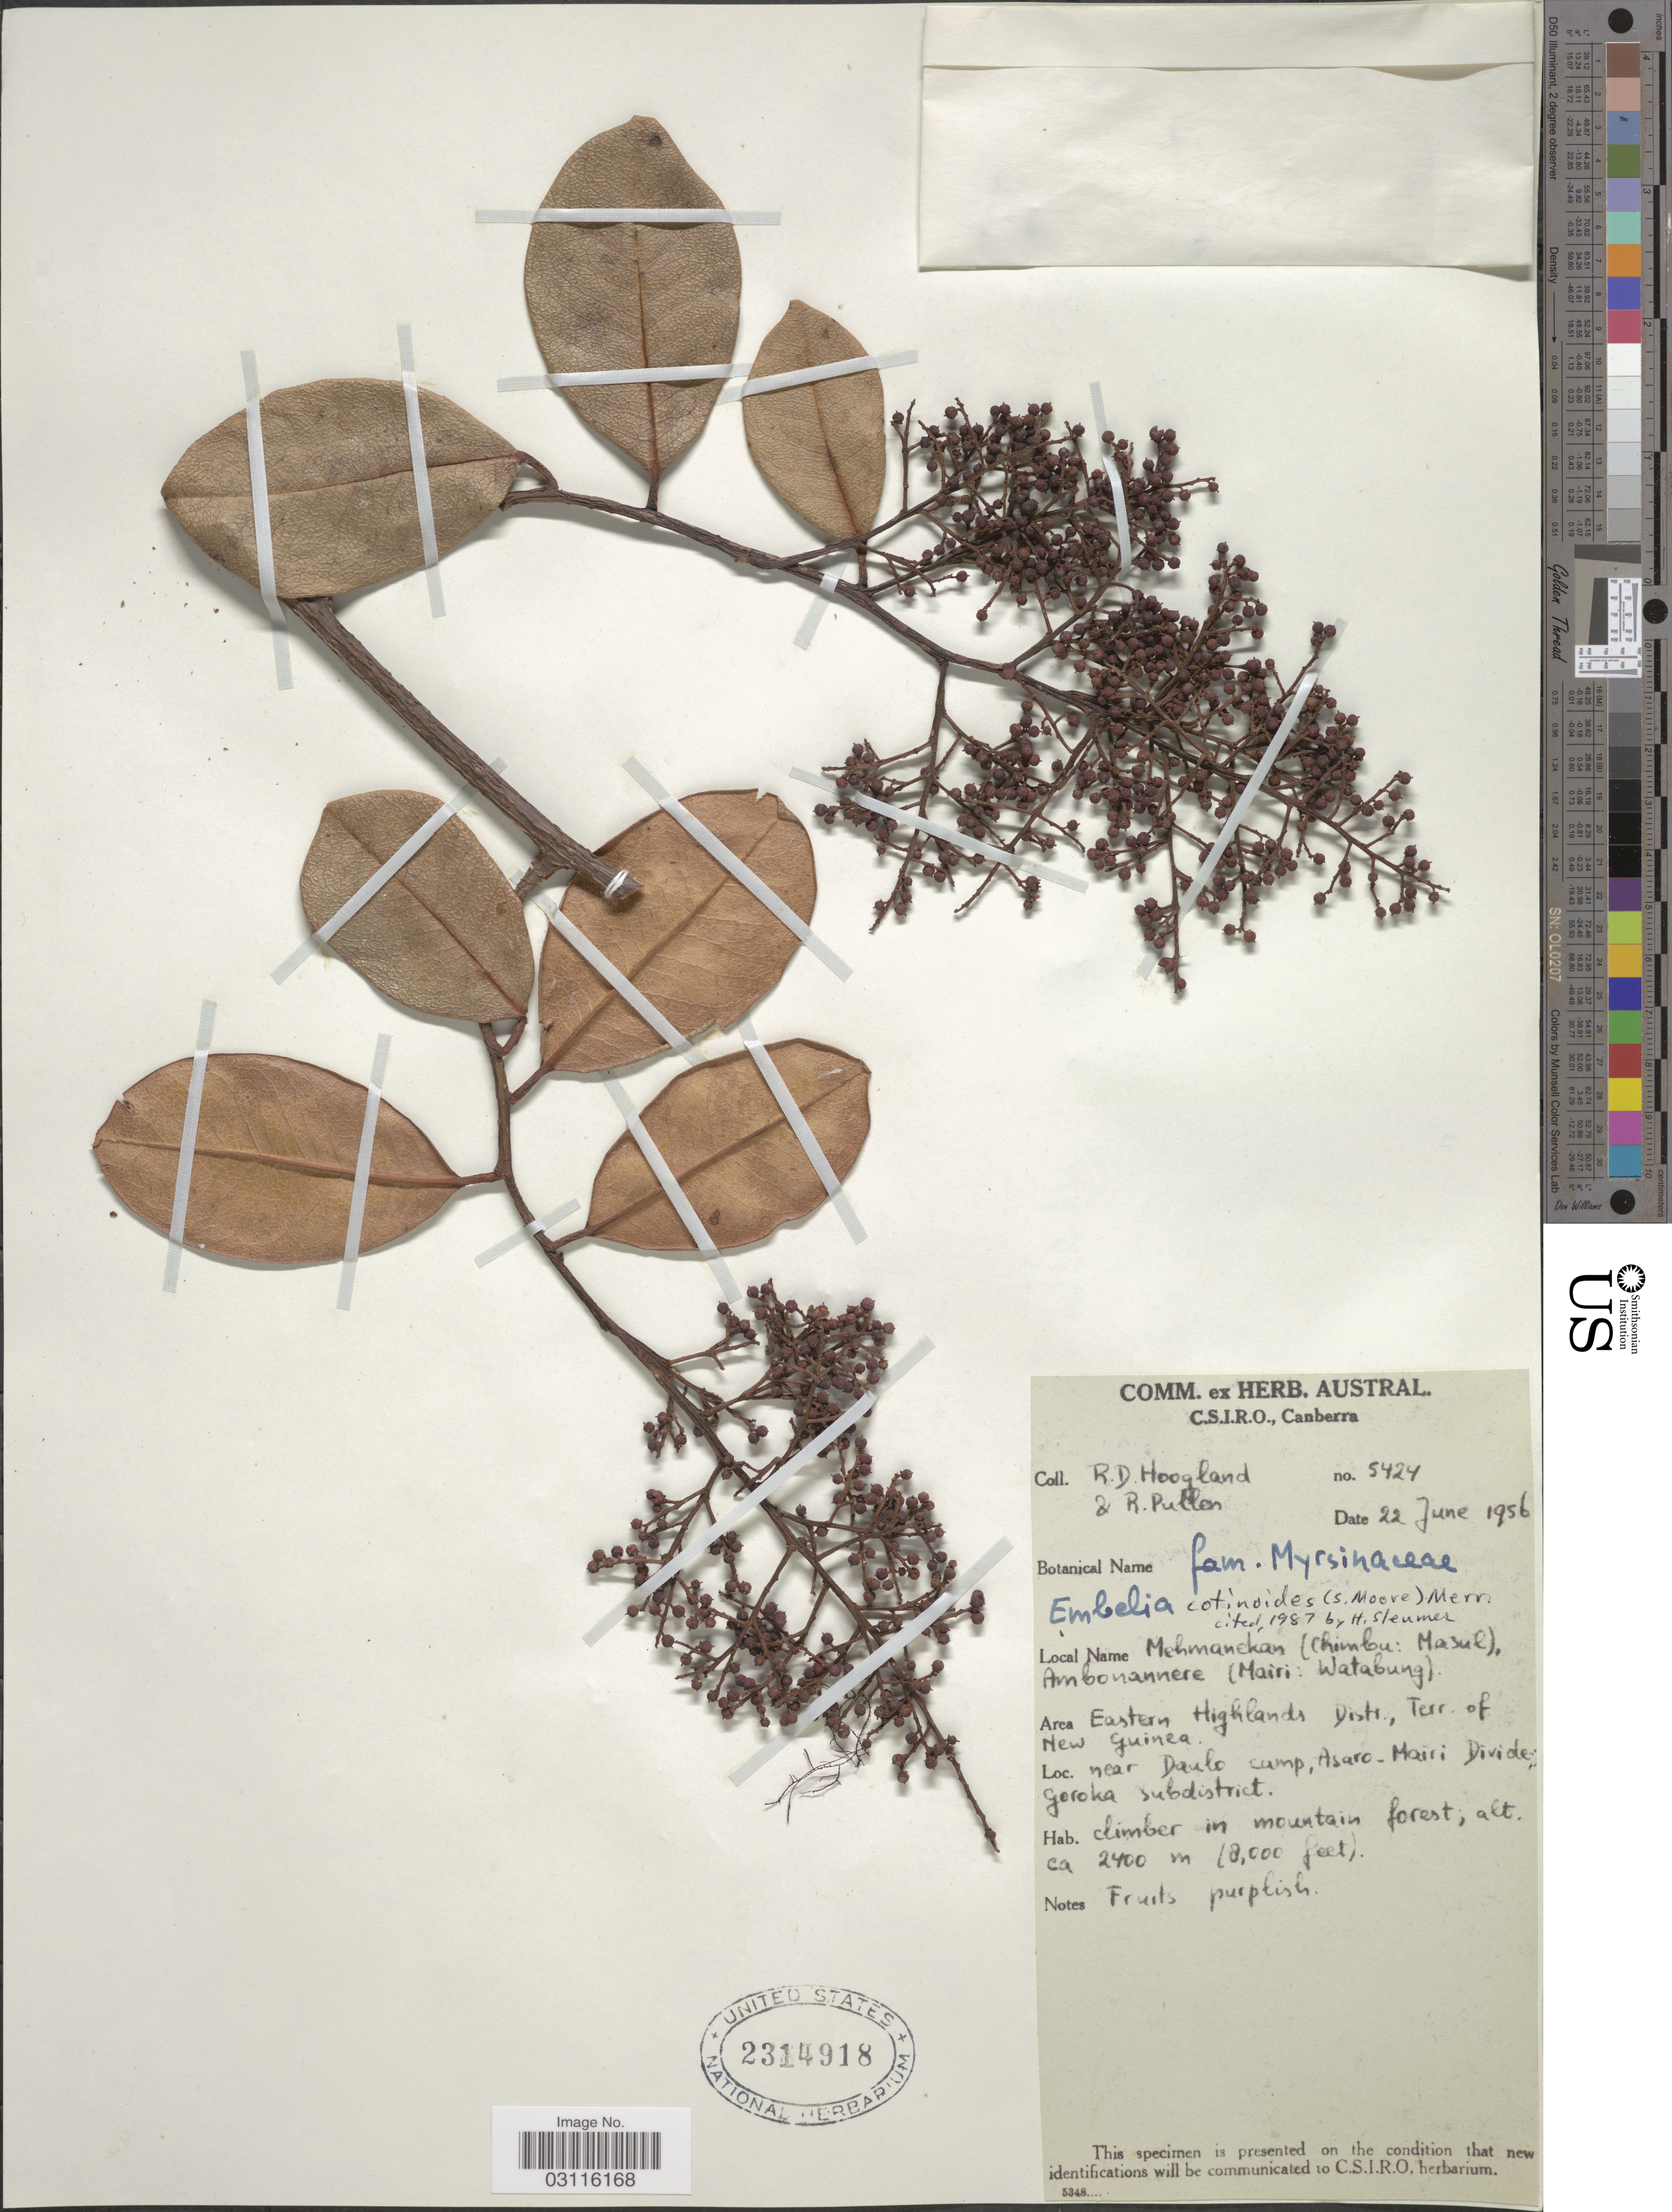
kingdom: Plantae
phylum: Tracheophyta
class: Magnoliopsida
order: Ericales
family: Primulaceae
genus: Embelia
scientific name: Embelia cotinoides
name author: (S. Moore) Merr.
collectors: R. D. Hoogland & R. Pullen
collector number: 5424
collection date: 1956-06-22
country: Papua New Guinea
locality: Area Eastern Highlands Distr., Terr. of New Guinea. Near Daulo camp, Asaro-Mairi Divide, Goroka subdistrict.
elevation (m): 2400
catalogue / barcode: US 2314918